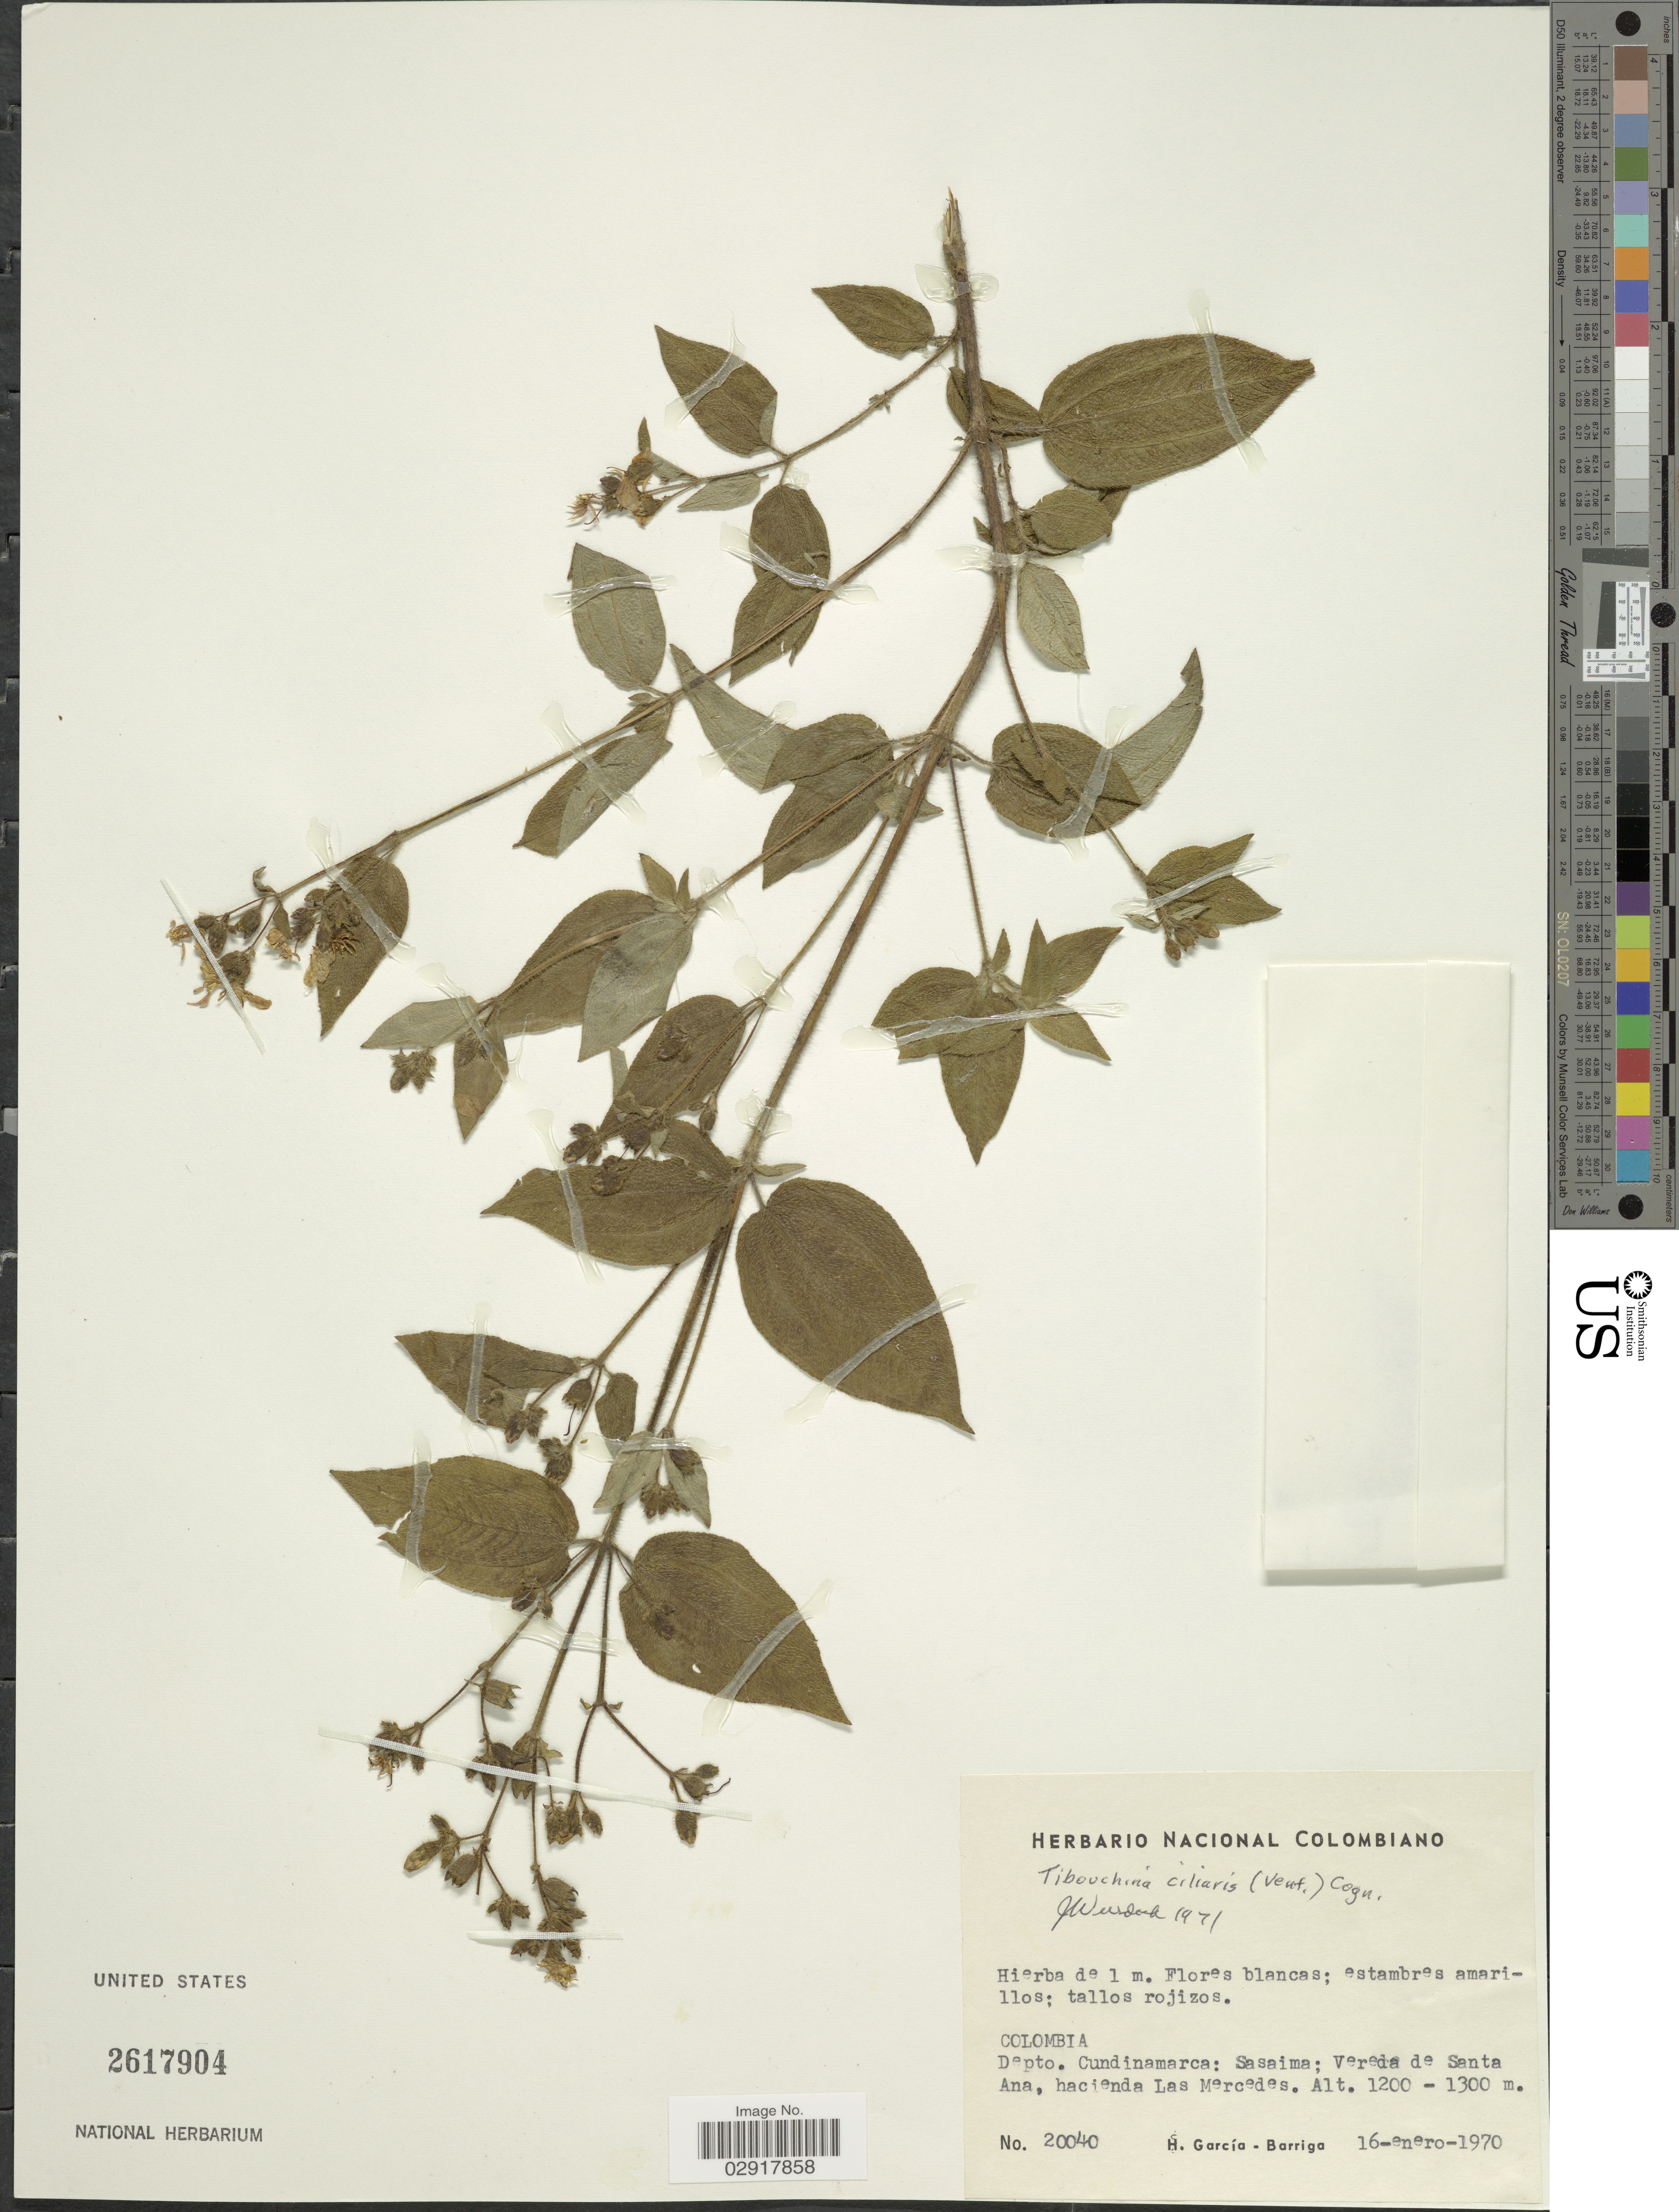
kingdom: Plantae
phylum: Tracheophyta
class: Magnoliopsida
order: Myrtales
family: Melastomataceae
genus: Chaetogastra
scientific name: Chaetogastra ciliaris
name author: (Vent.) DC.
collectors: H. García Barriga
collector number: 20040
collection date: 1970-01-16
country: Colombia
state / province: Cundinamarca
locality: Depto. Cundinamarca: Sasaima; Vereda de Santa Ana, hacienda Las Mercedes.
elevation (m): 1200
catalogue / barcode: US 2617904